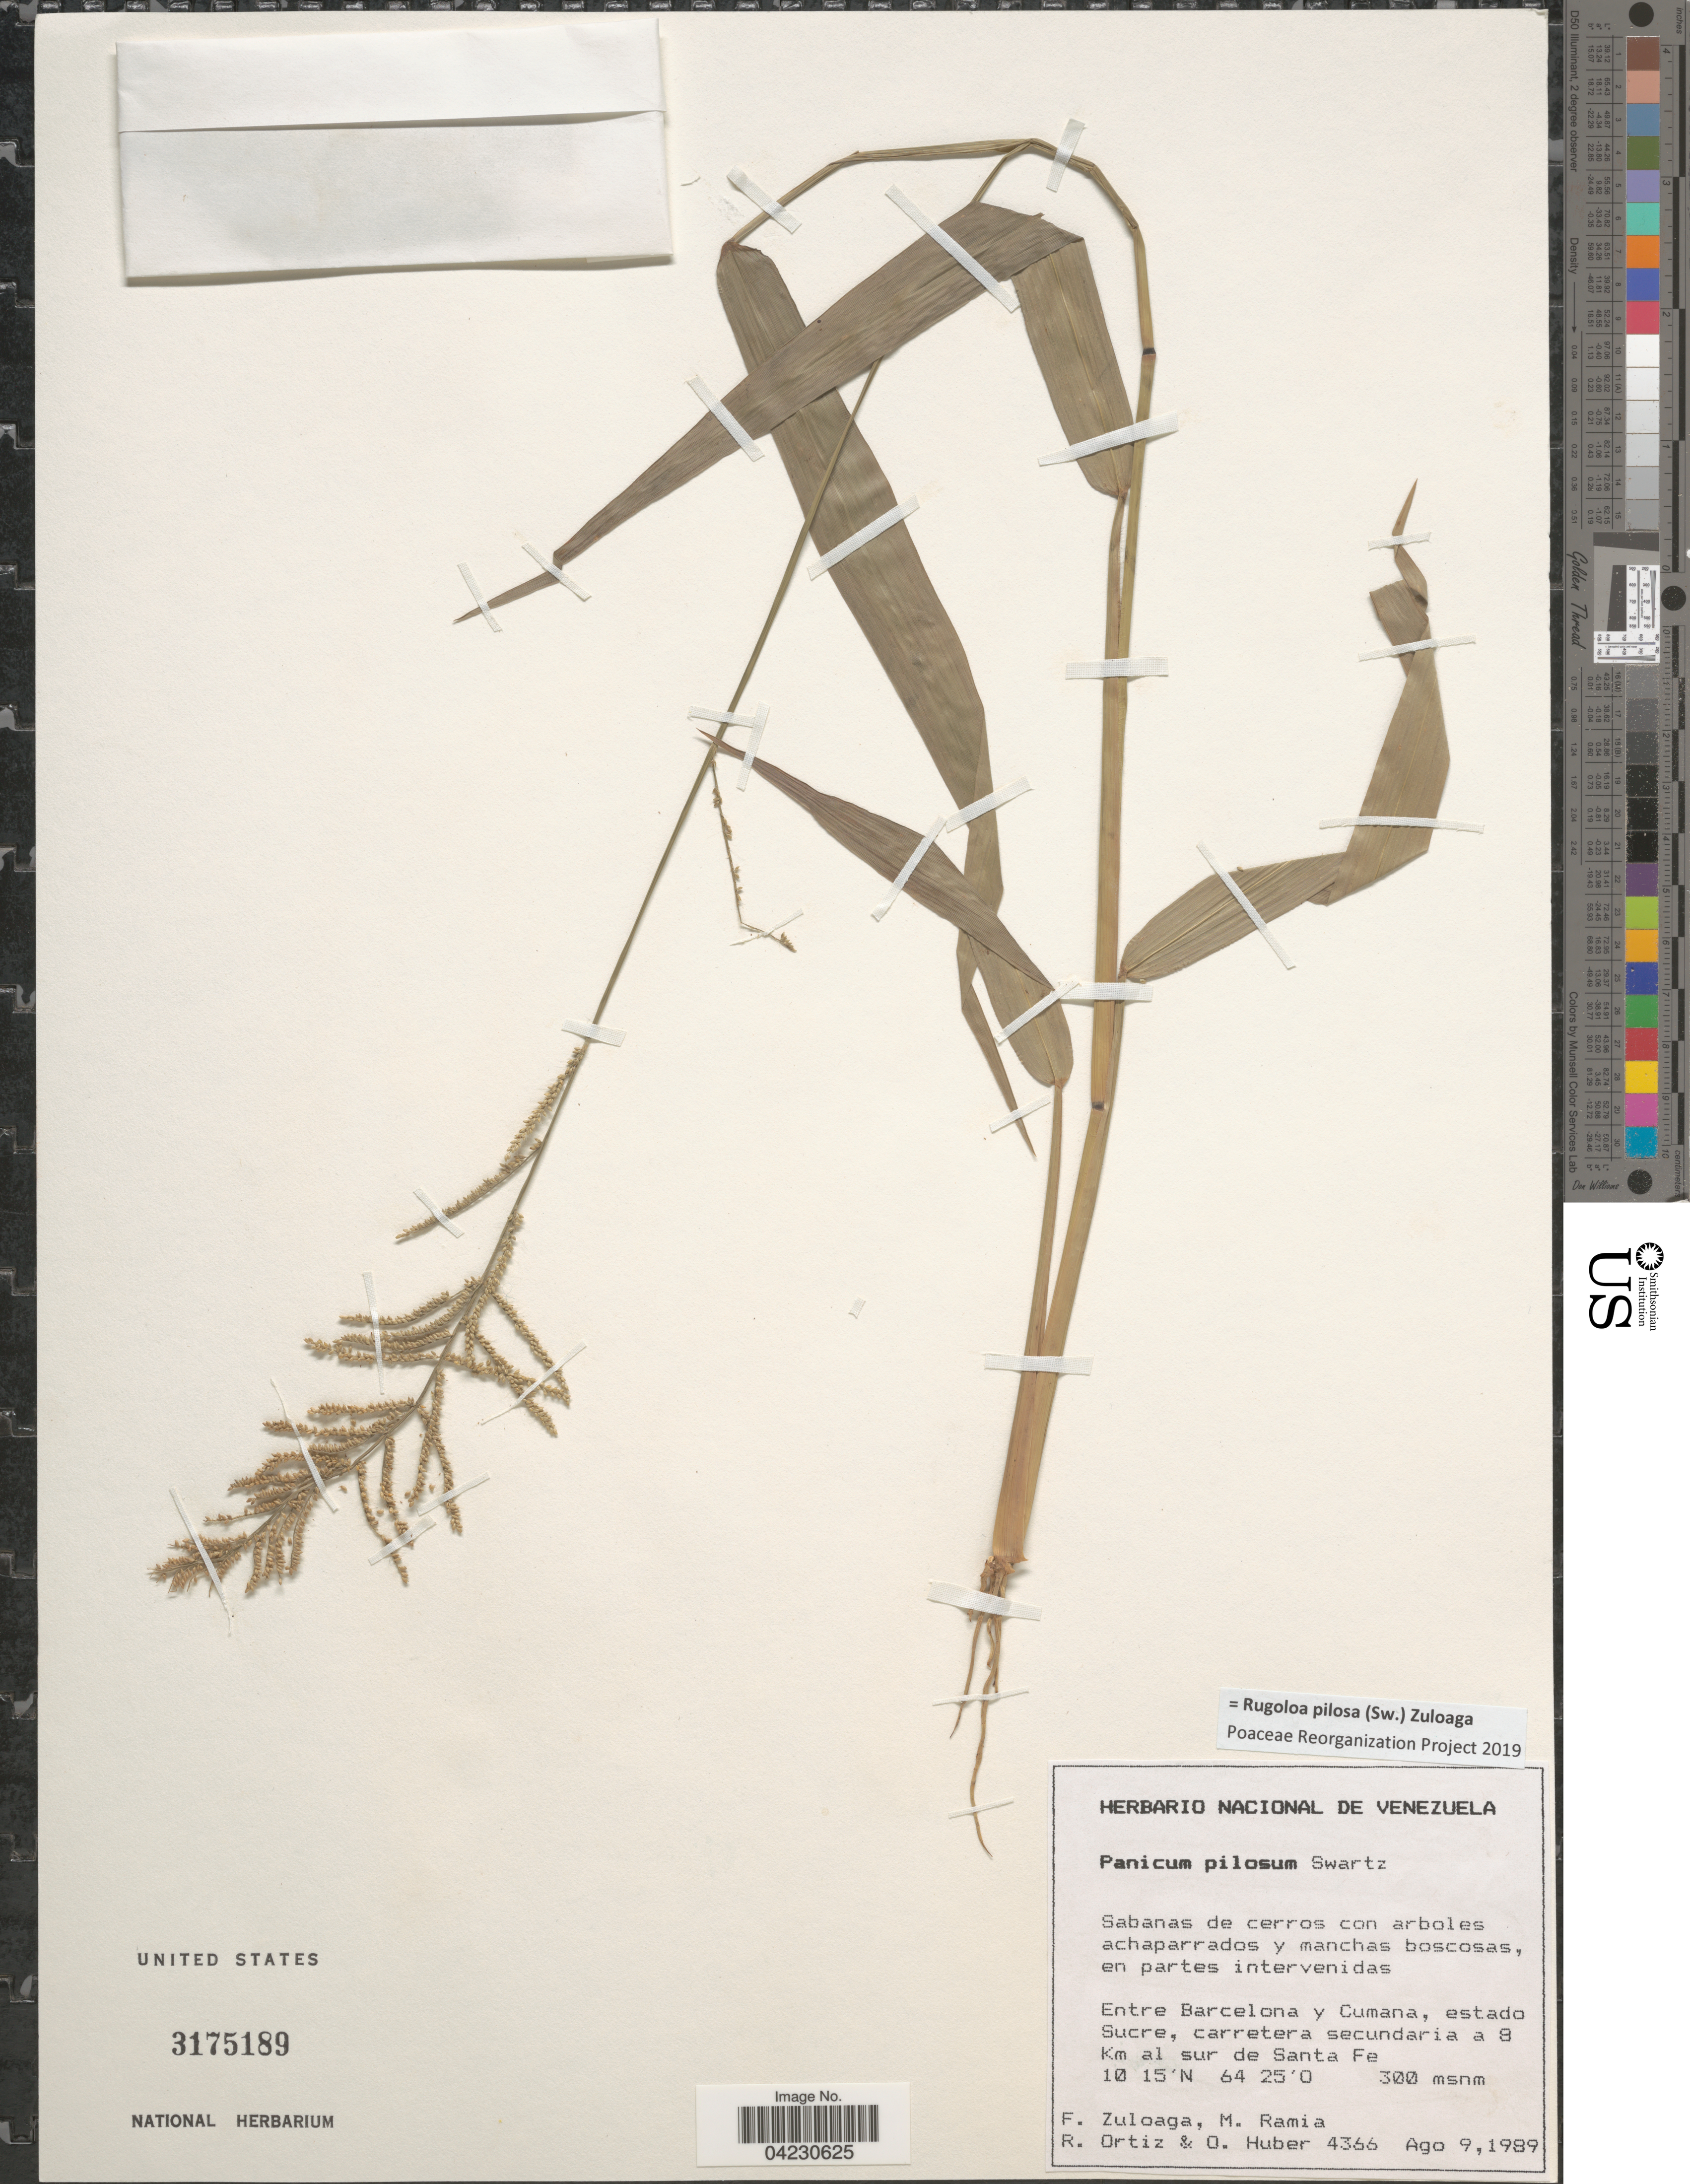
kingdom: Plantae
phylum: Tracheophyta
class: Liliopsida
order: Poales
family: Poaceae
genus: Rugoloa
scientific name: Rugoloa pilosa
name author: (Sw.) Zuloaga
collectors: F. Zuloaga, M. Ramia, R. Ortiz & O. Huber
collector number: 4366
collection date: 1989-08-09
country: Venezuela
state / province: Sucre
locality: Entre Barcelona y Cumana, carretera secundaria a 8 Km al sur de Santa Fe.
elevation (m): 300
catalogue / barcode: US 3175189